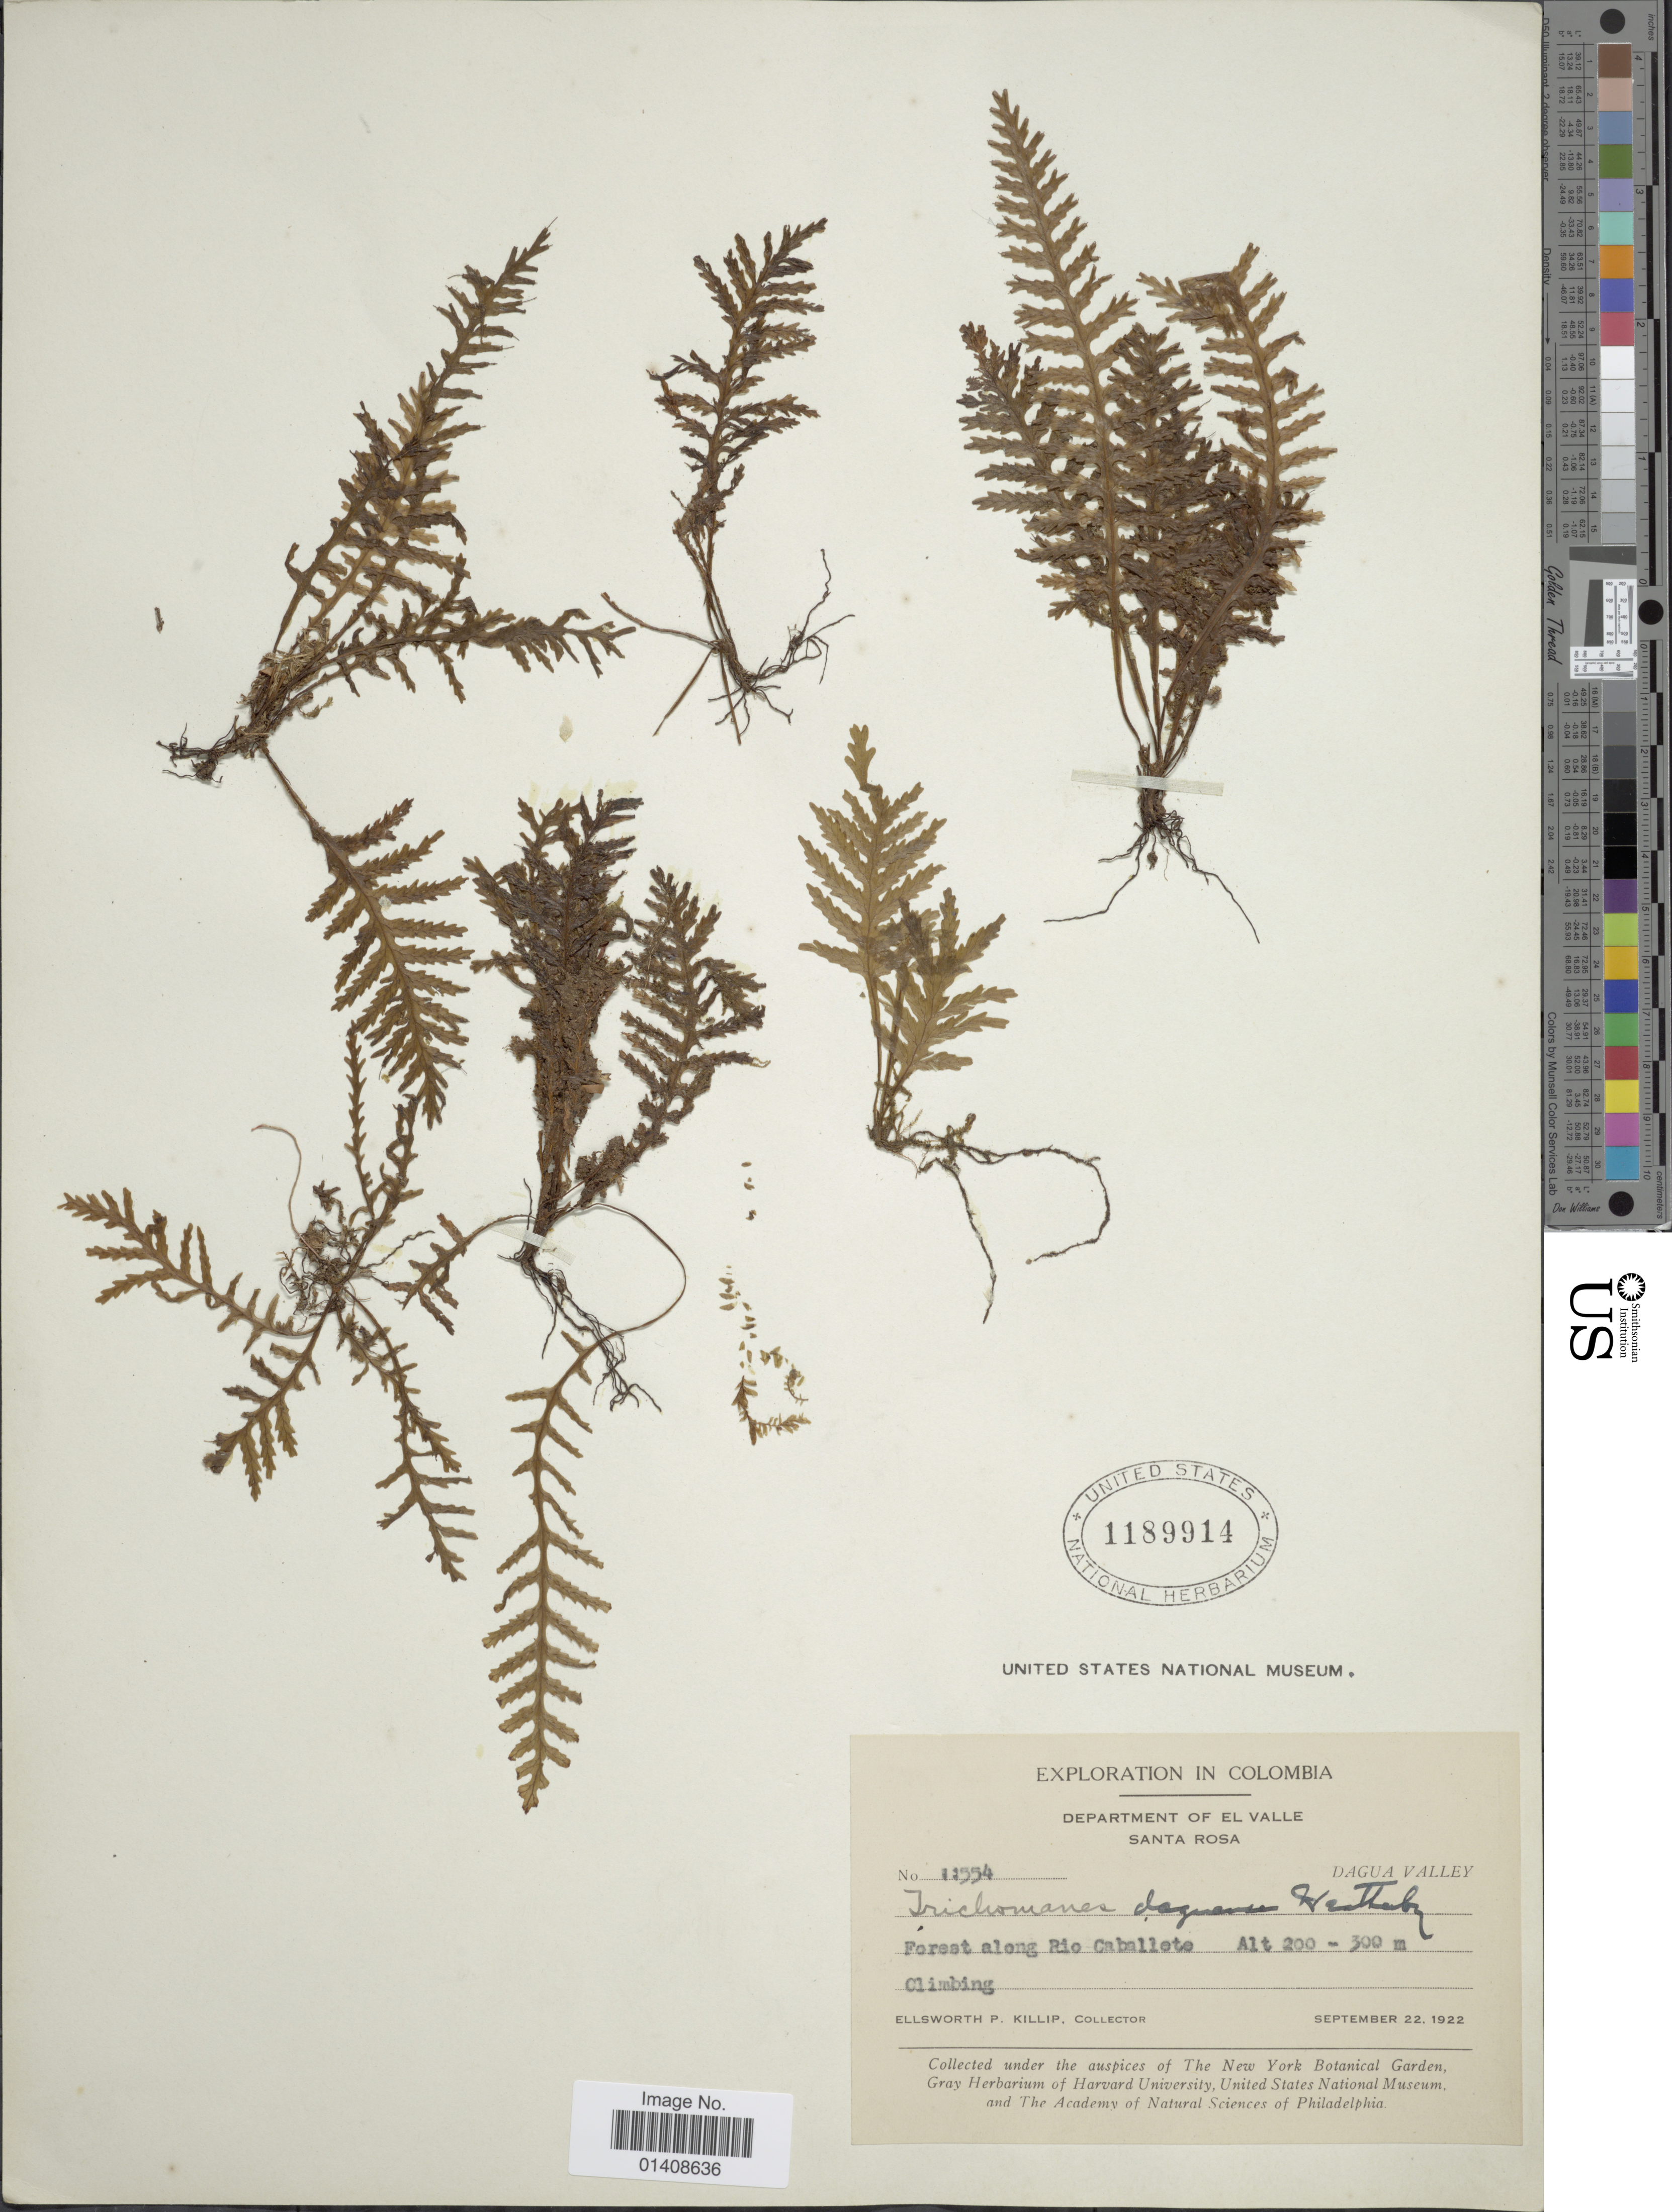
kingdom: Plantae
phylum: Tracheophyta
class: Polypodiopsida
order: Hymenophyllales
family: Hymenophyllaceae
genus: Trichomanes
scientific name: Trichomanes delicatum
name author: Bosch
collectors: E. P. Killip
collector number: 11554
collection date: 1922-09-22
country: Colombia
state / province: Valle del Cauca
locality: Department of El Valle, Dagua Valley, Forest along Rio Caballete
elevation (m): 200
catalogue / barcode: US 1189914